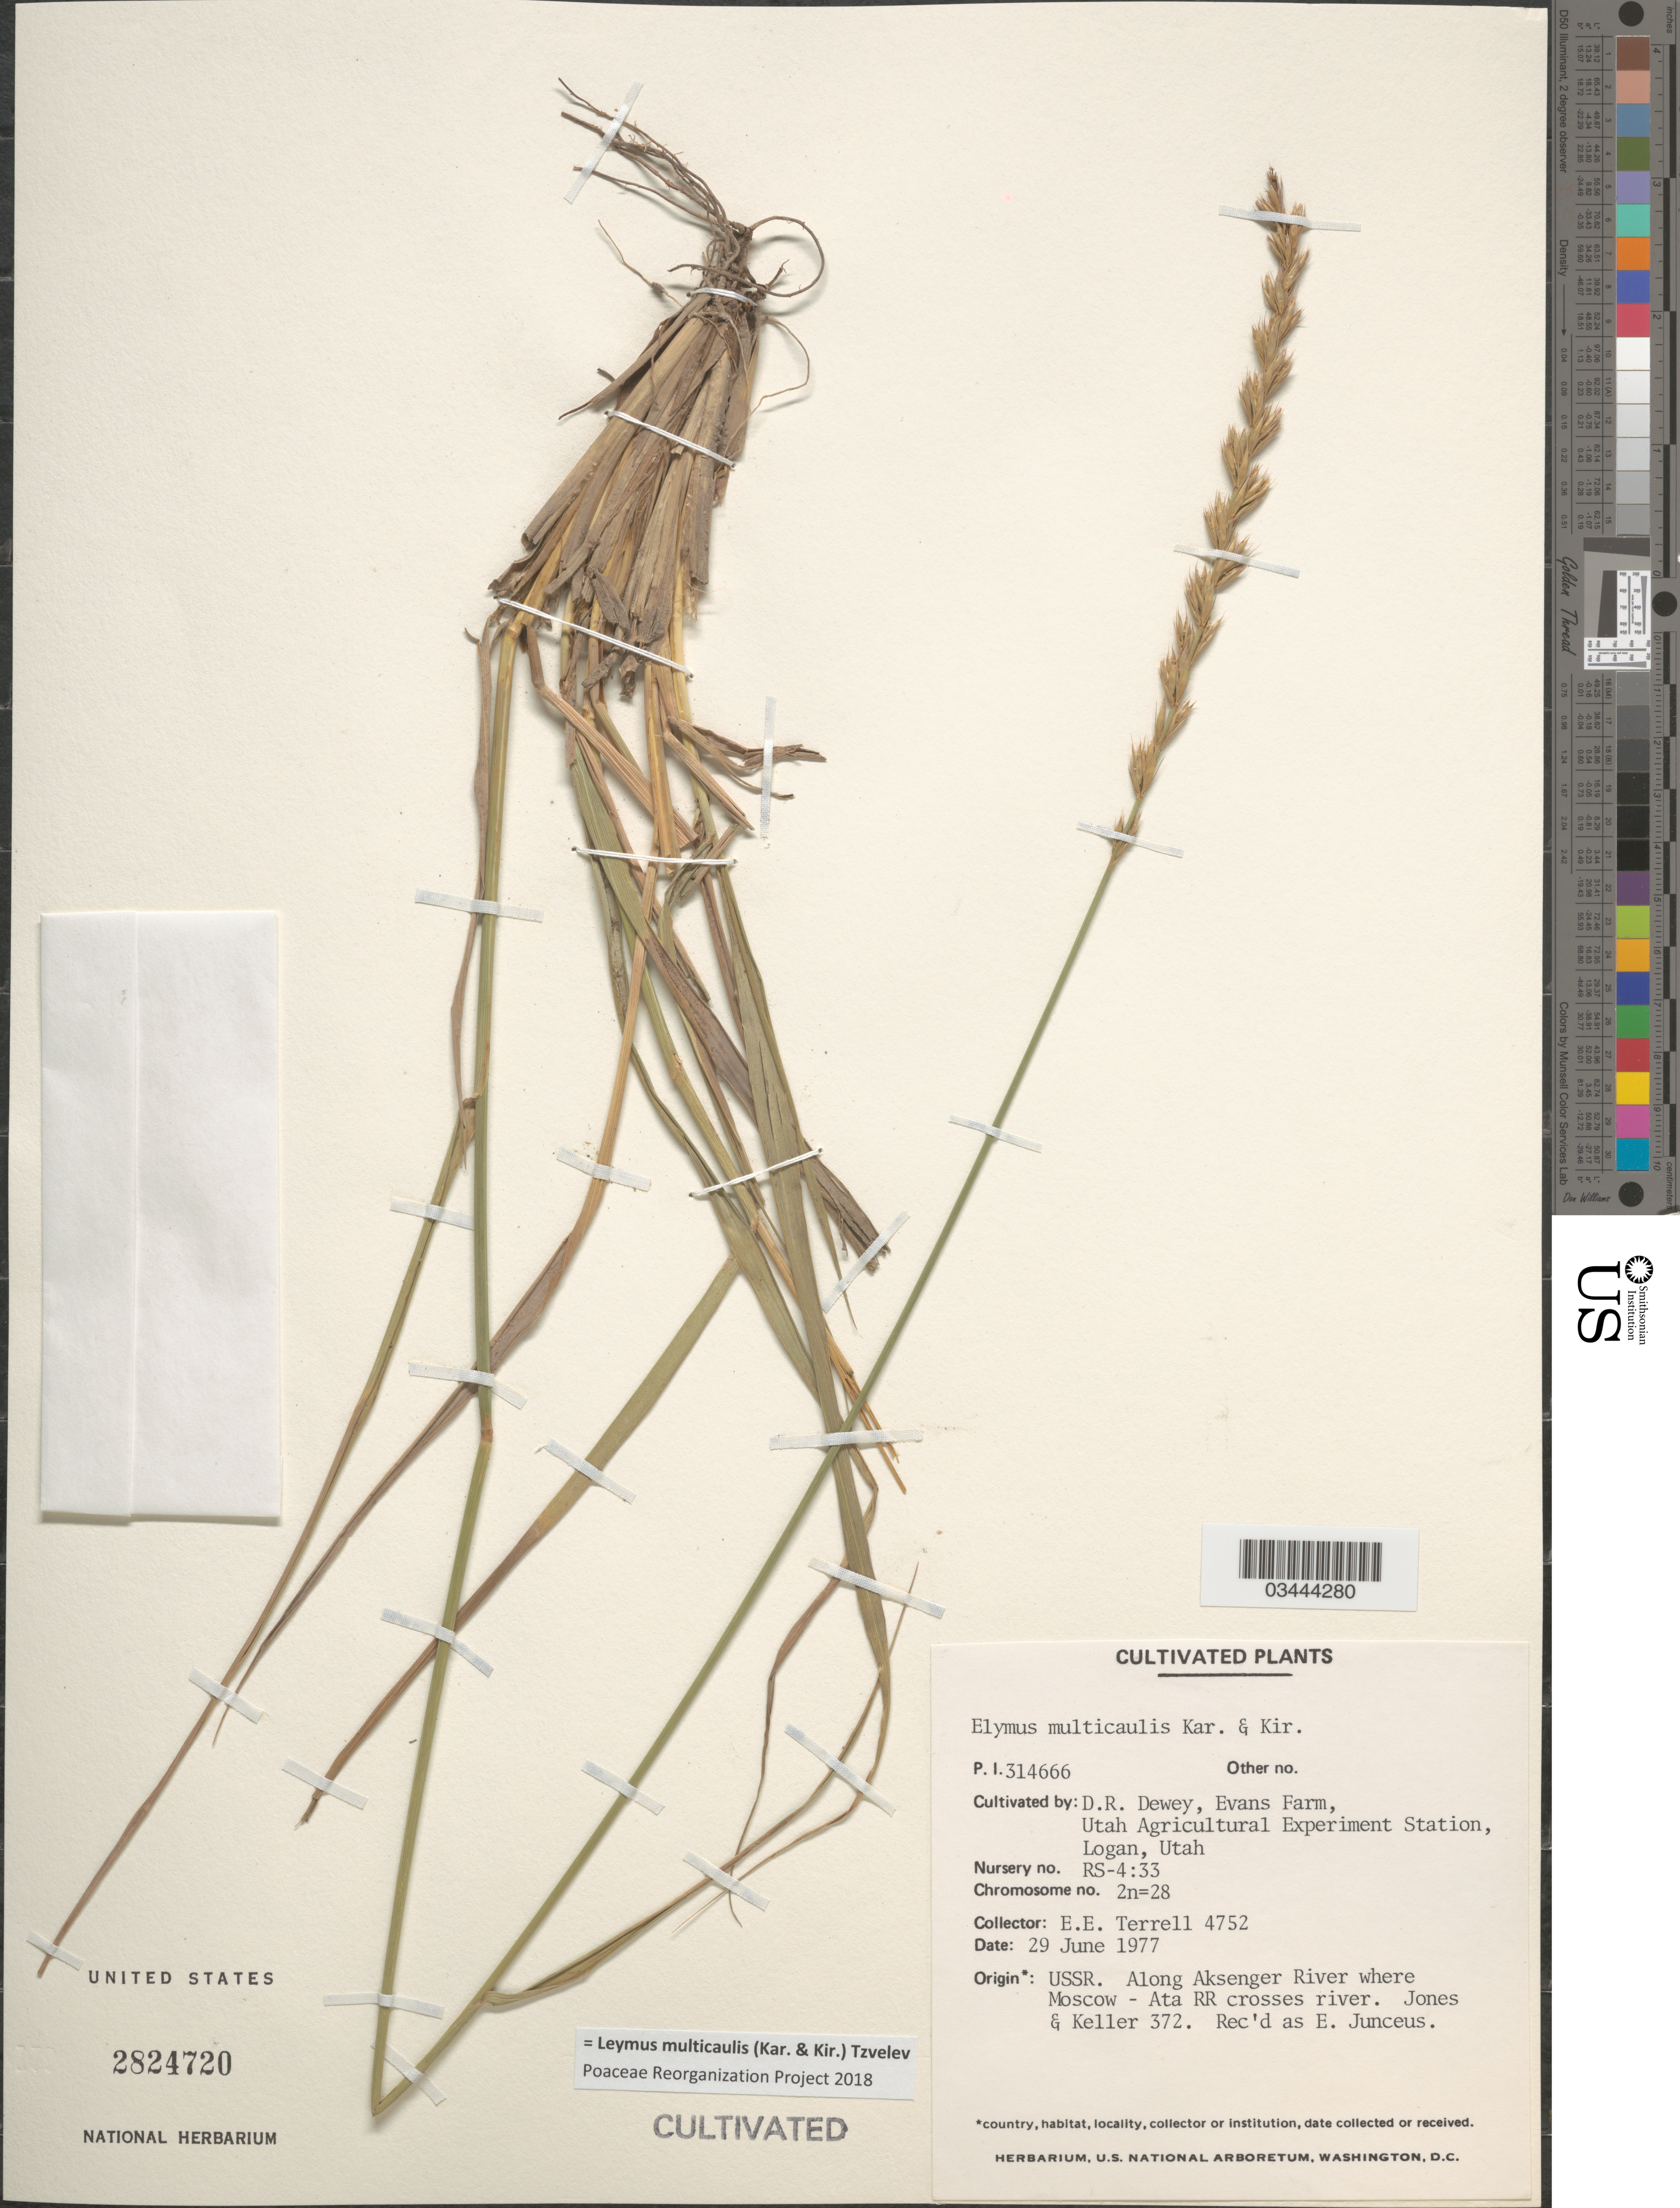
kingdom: Plantae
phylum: Tracheophyta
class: Liliopsida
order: Poales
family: Poaceae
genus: Leymus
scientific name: Leymus multicaulis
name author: (Kar. & Kir.) Tzvelev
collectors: D. Dewey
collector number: P.I. 314666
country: United States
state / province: Utah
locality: Evans Farm, Utah Agricultural Experiment Station, Logan. Nursery no. RS-4:33.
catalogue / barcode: US 2824720